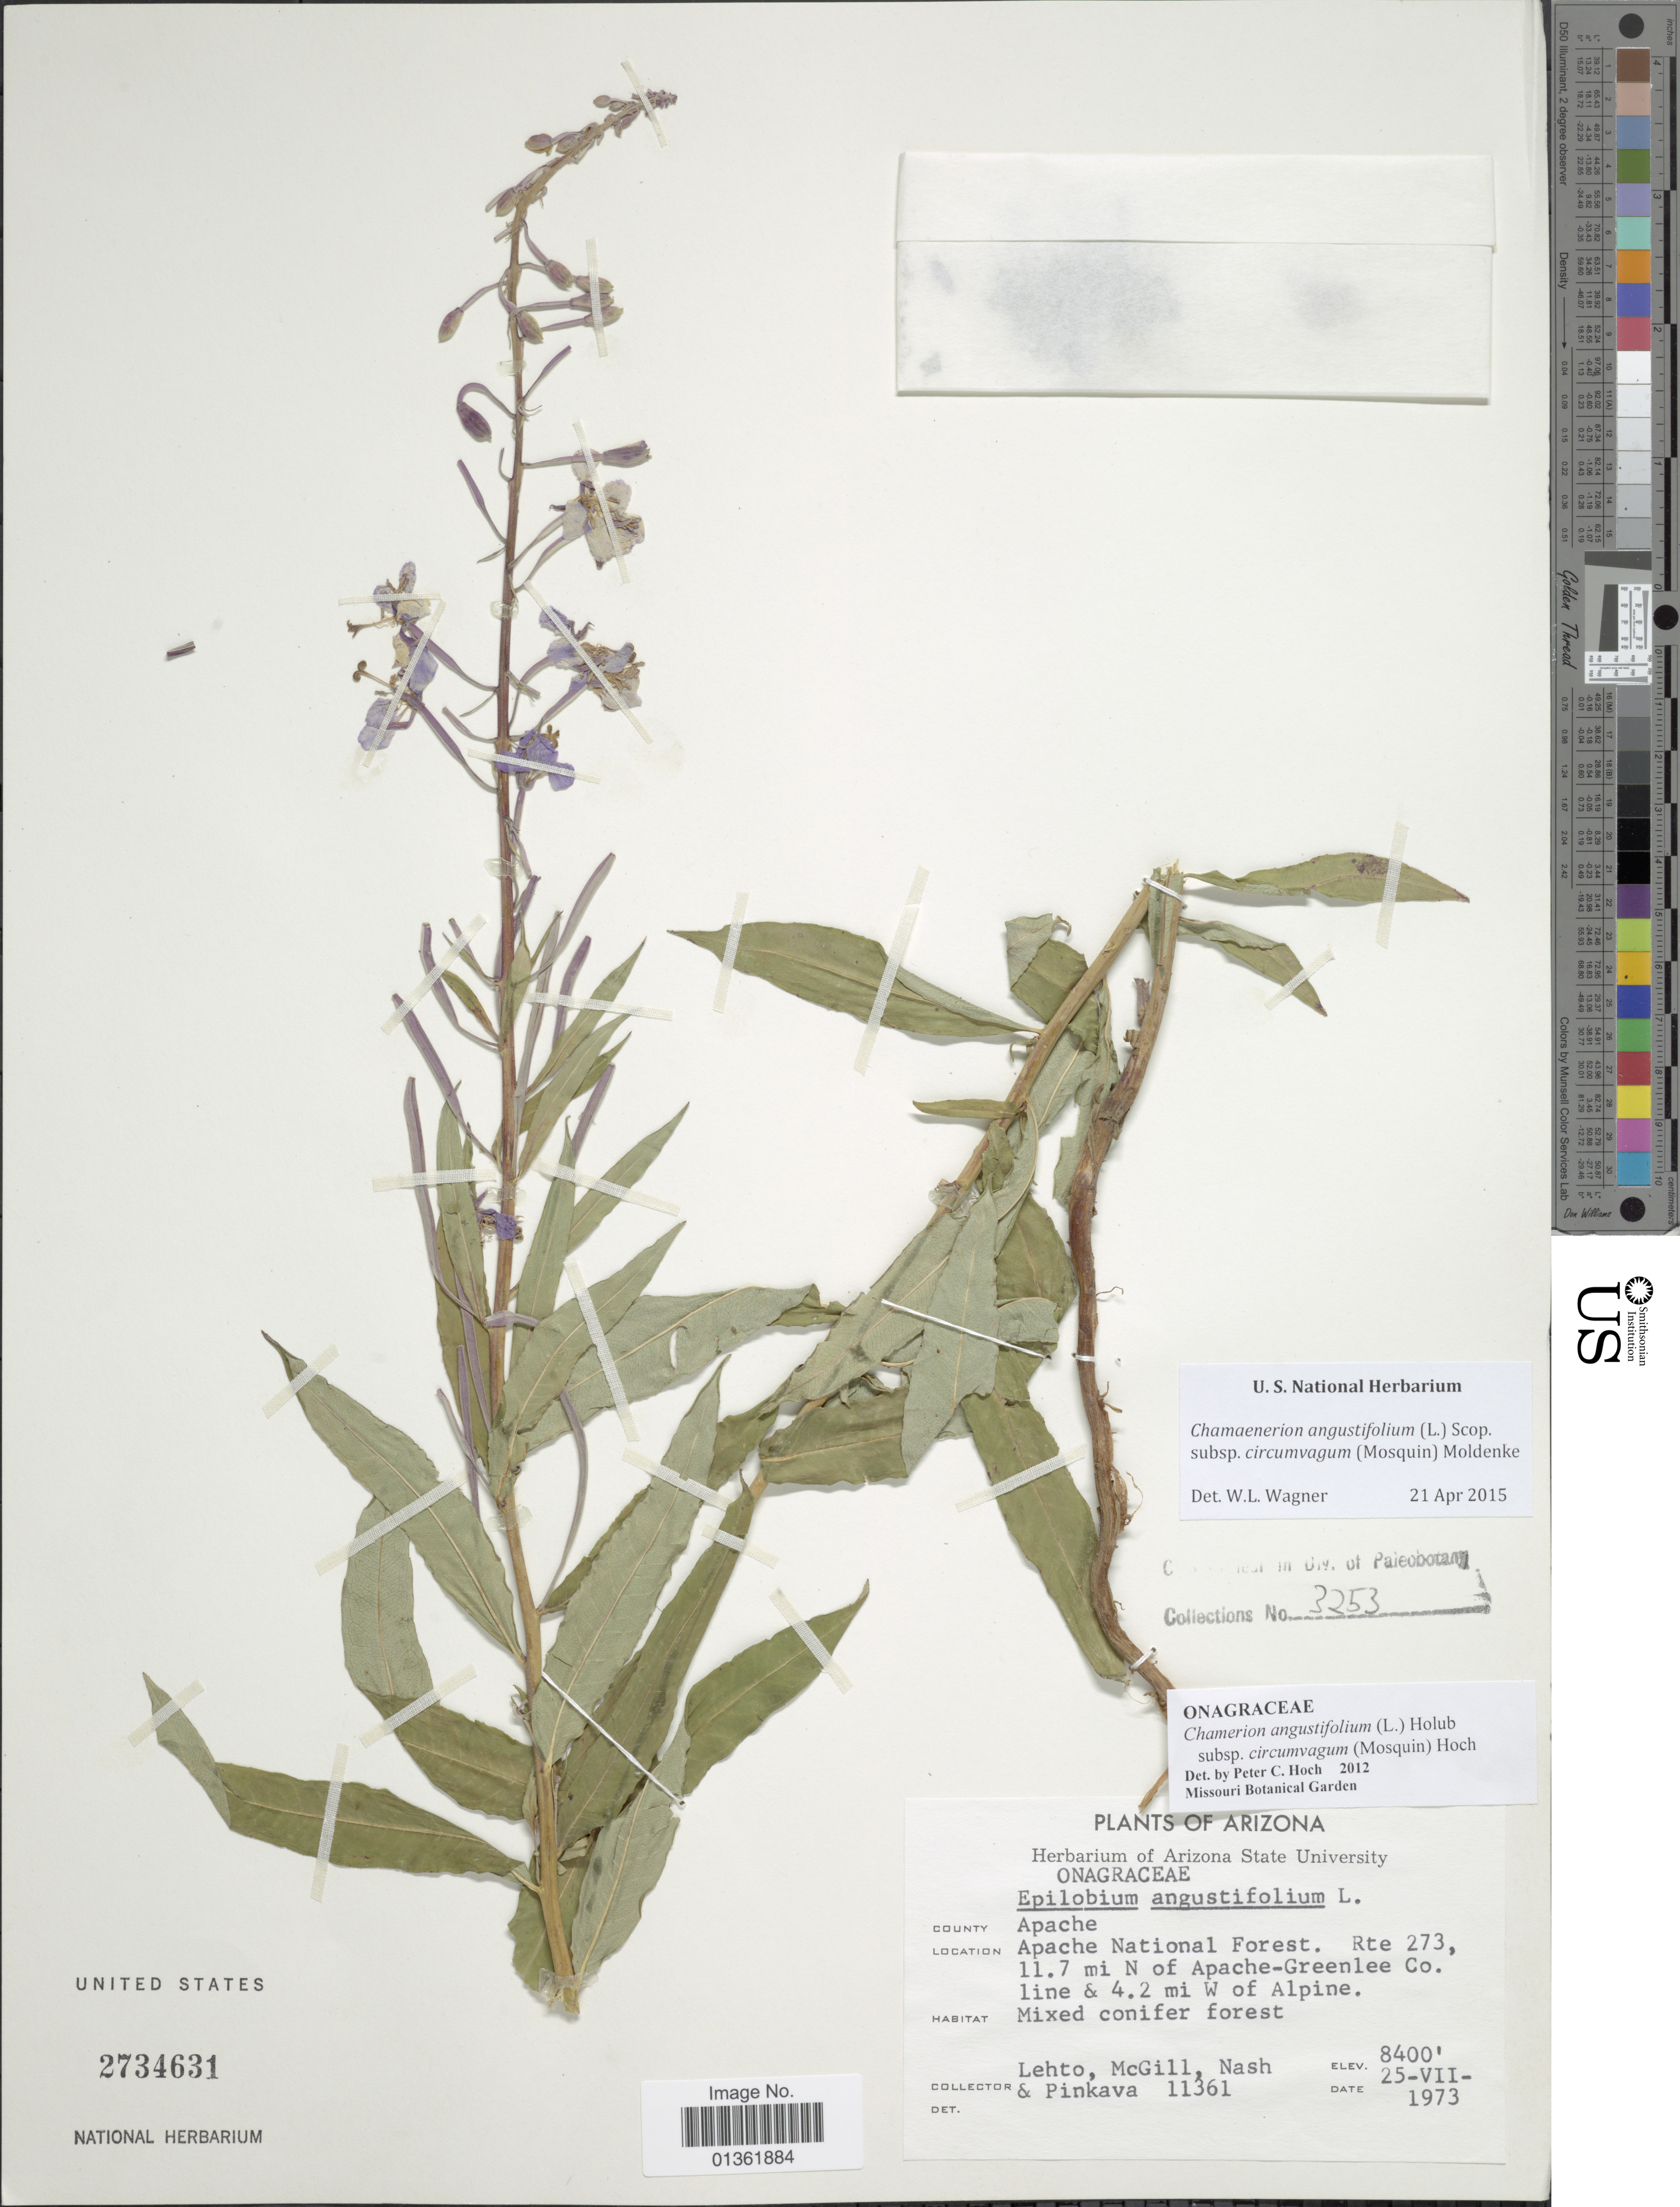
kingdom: Plantae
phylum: Tracheophyta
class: Magnoliopsida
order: Myrtales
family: Onagraceae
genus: Chamaenerion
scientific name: Chamaenerion angustifolium subsp. circumvagum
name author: (Mosquin) Moldenke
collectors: -. Lehto, -. McGill, -- Nash & -. Pinkava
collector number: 11361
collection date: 1973-07-25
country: United States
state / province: Arizona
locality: Apache National Forest. Rte 273, 11.7 mi N of Apache-Greenlee Co. line & 4.2 mi W of Alpine.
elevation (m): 2560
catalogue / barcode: US 2734631